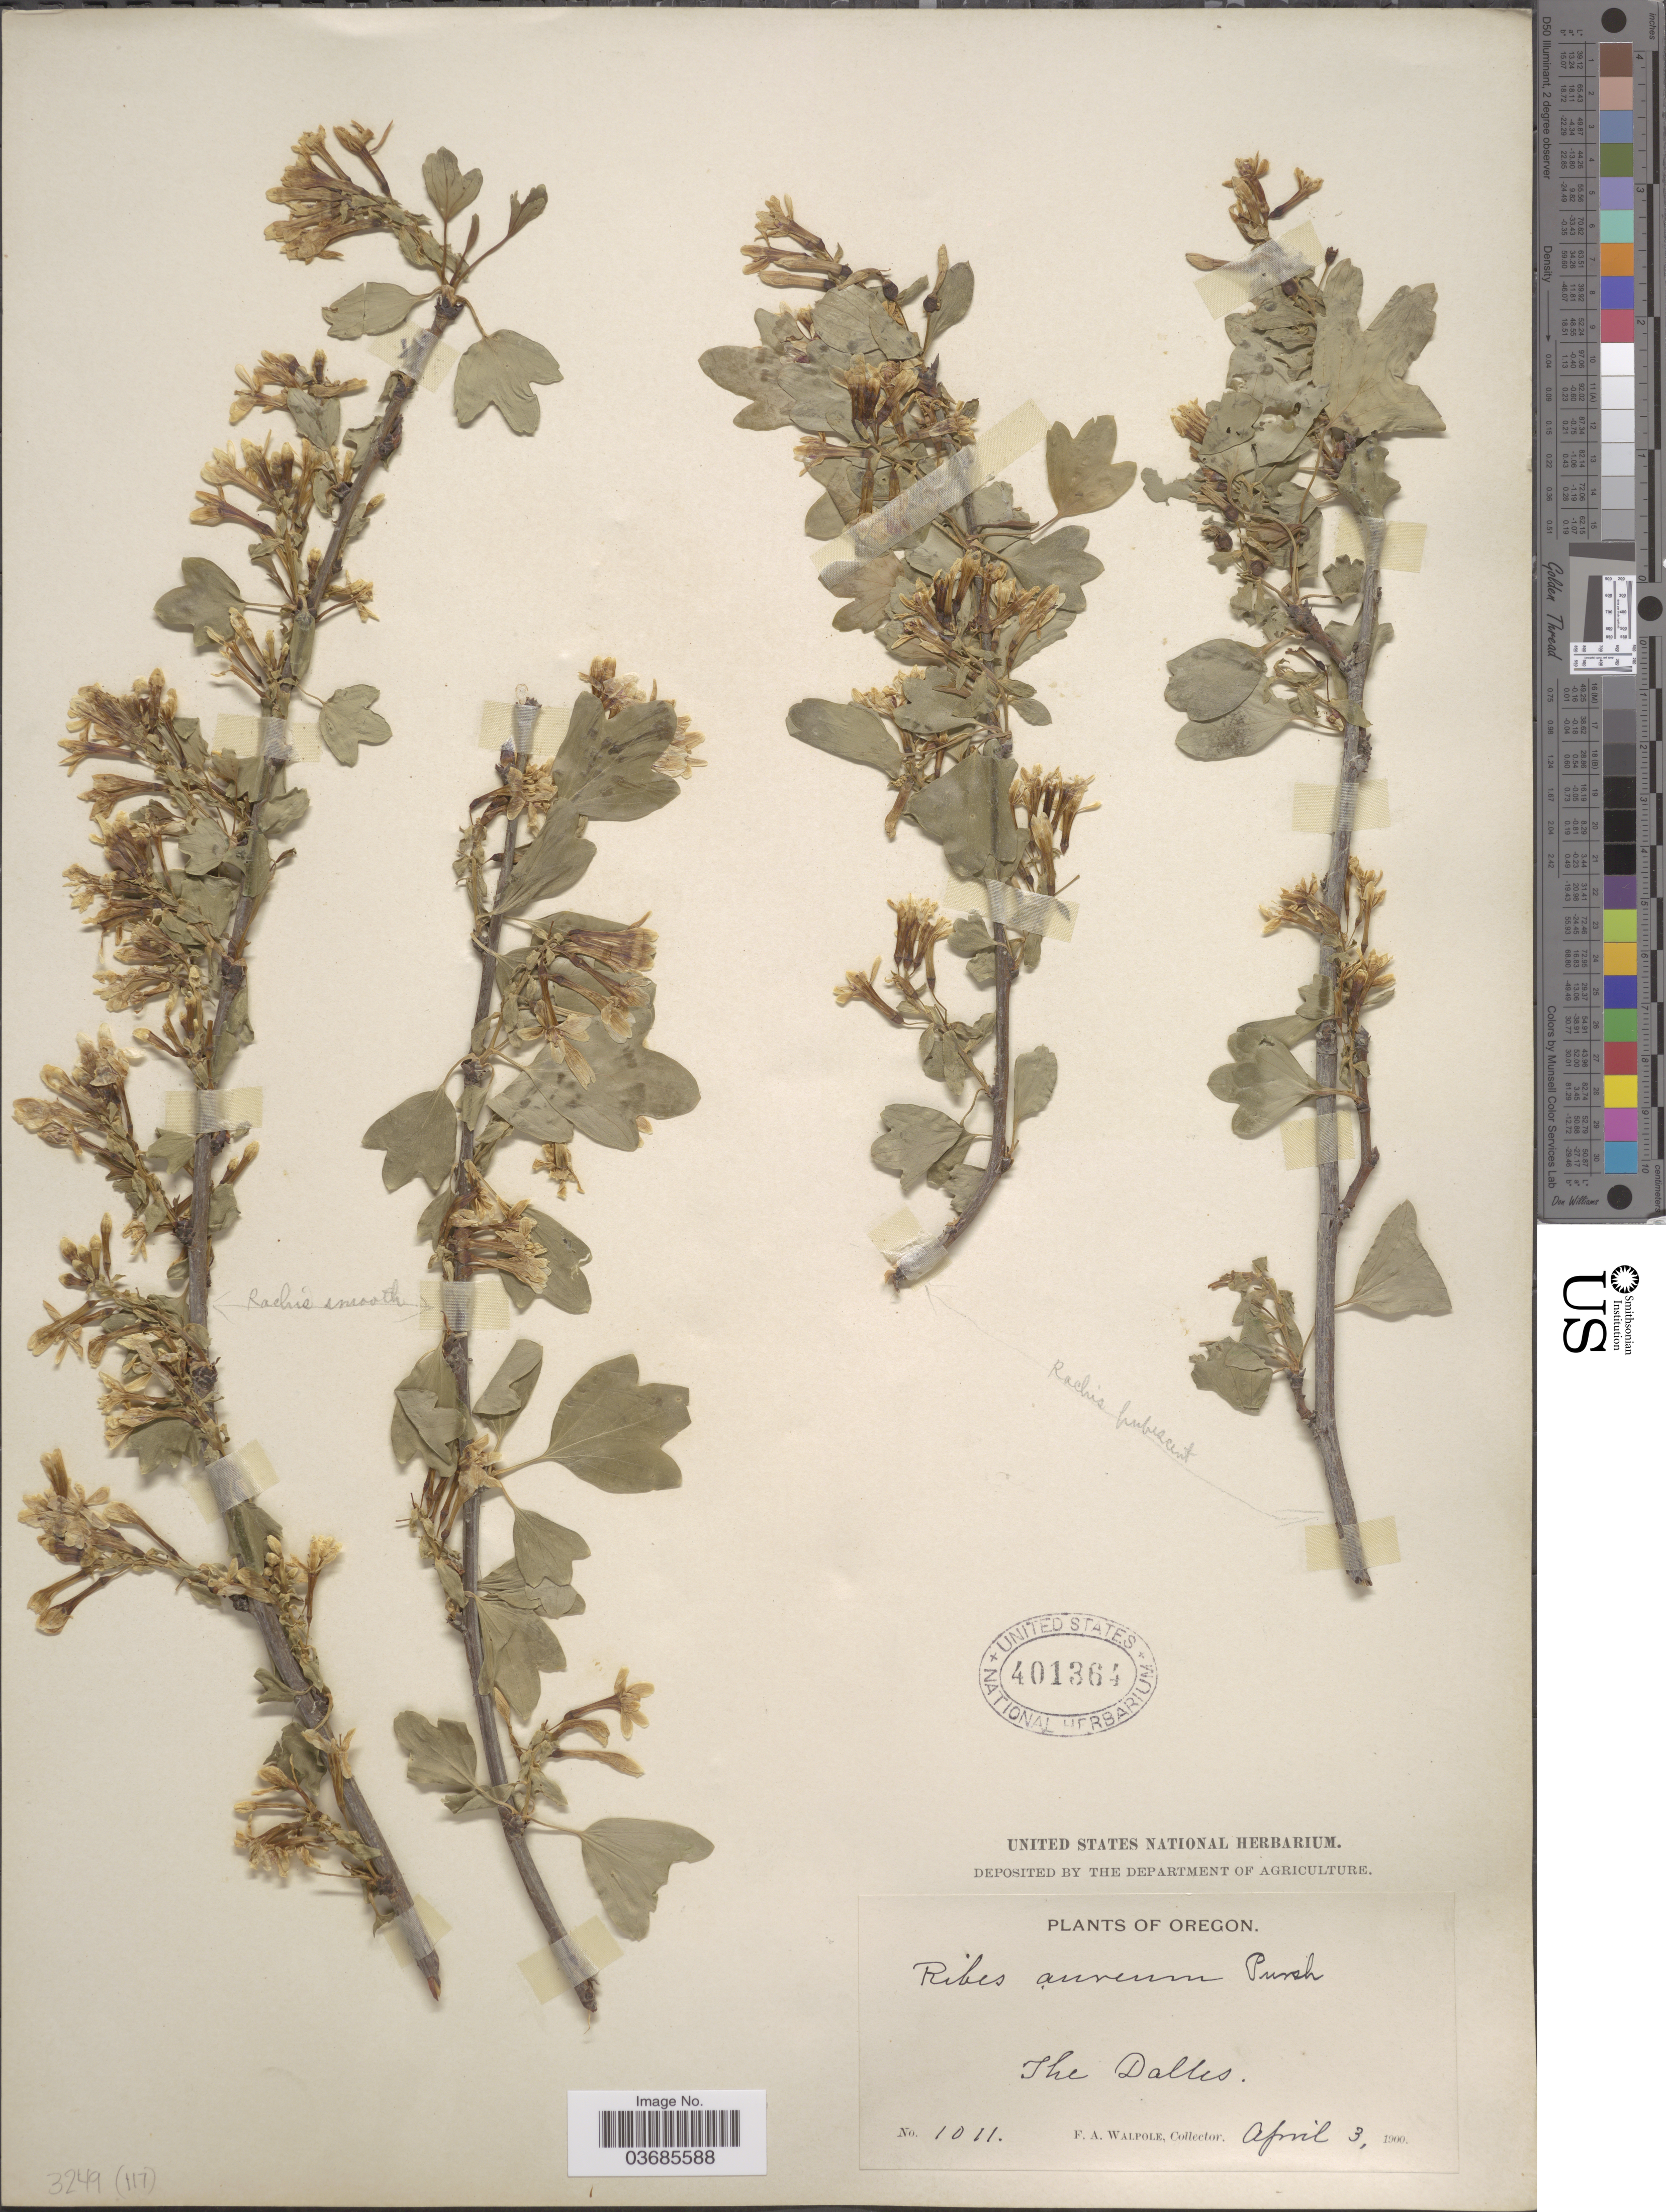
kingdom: Plantae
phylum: Tracheophyta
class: Magnoliopsida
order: Saxifragales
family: Grossulariaceae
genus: Ribes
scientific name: Ribes aureum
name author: Pursh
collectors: F. Walpole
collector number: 1011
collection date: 1900-04-03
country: United States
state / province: Oregon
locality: The Dalles.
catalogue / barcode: US 401364